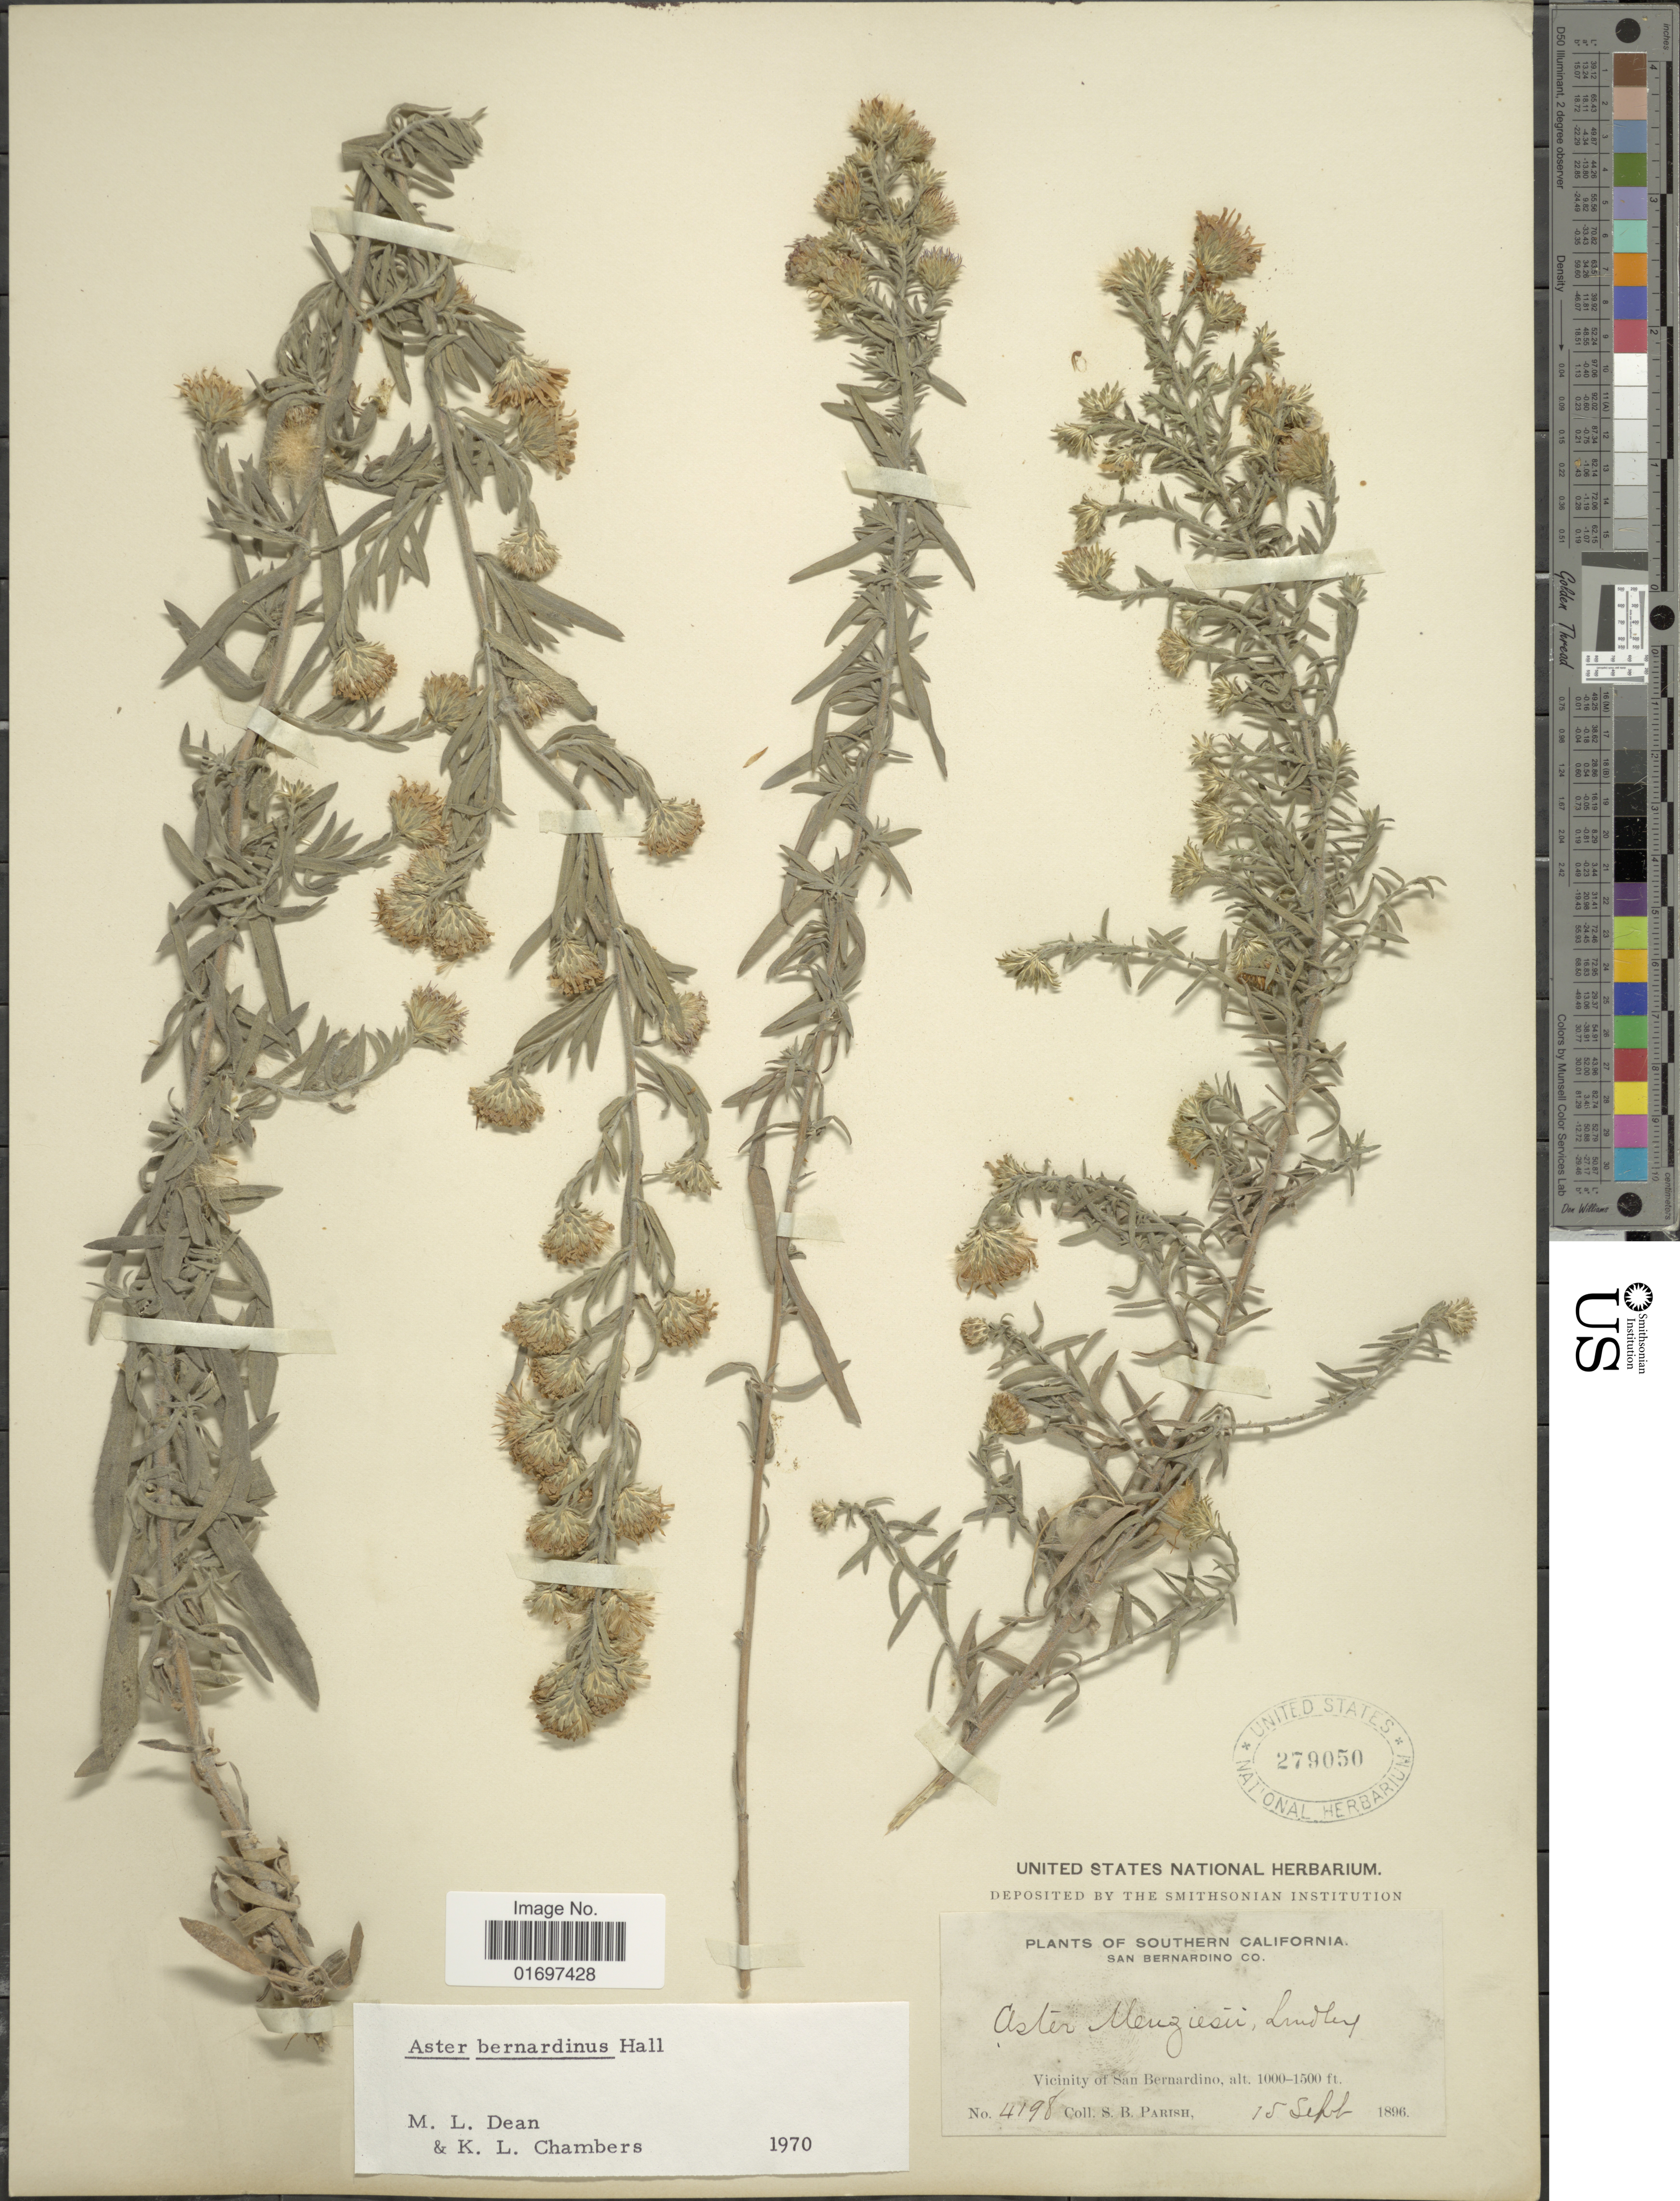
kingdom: Plantae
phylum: Tracheophyta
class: Magnoliopsida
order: Asterales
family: Asteraceae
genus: Symphyotrichum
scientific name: Symphyotrichum defoliatum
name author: (Parish) G.L. Nesom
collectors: S. B. Parish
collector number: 4198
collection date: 1896-09-15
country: United States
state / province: California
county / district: San Bernardino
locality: Southern California. San Bernardino Co. Vicinity of San Bernardino.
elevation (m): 305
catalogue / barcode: US 279050